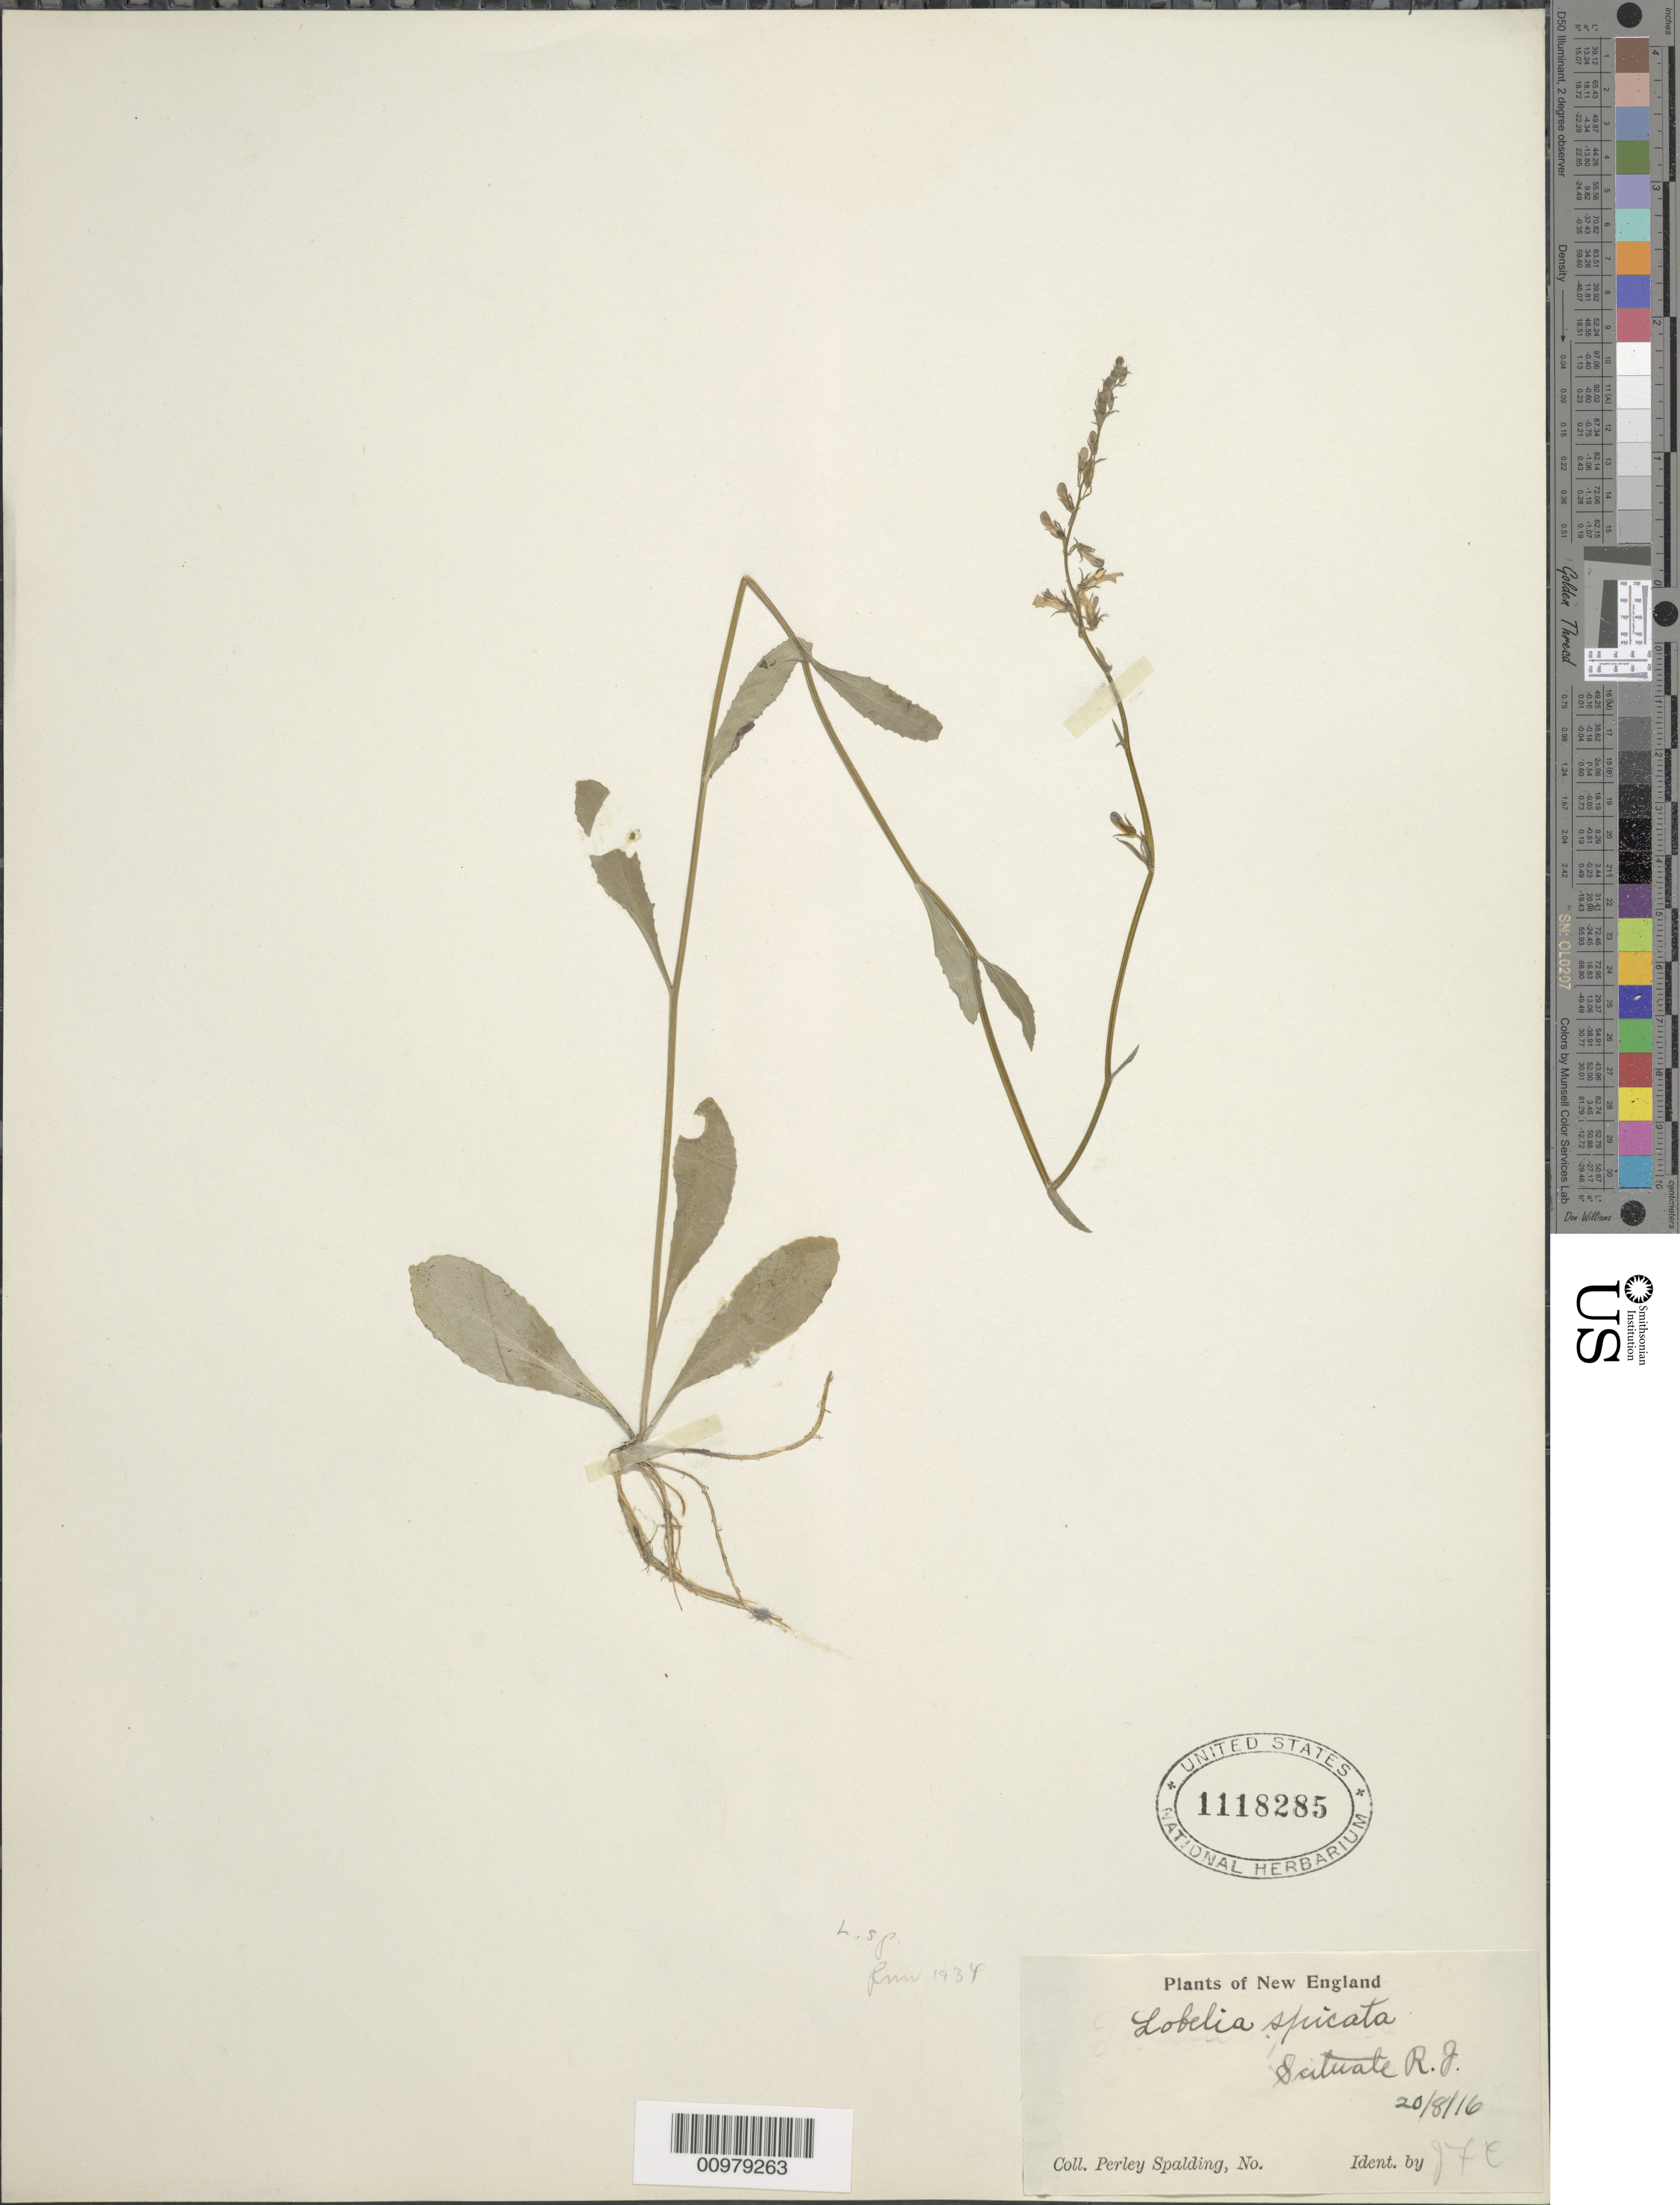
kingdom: Plantae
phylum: Tracheophyta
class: Magnoliopsida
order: Asterales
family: Campanulaceae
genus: Lobelia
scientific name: Lobelia spicata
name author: Lam.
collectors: P. Spalding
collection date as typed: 20 Aug 1916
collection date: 1916-08-20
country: United States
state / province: Rhode Island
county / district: Providence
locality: Scituate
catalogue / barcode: US 1118285